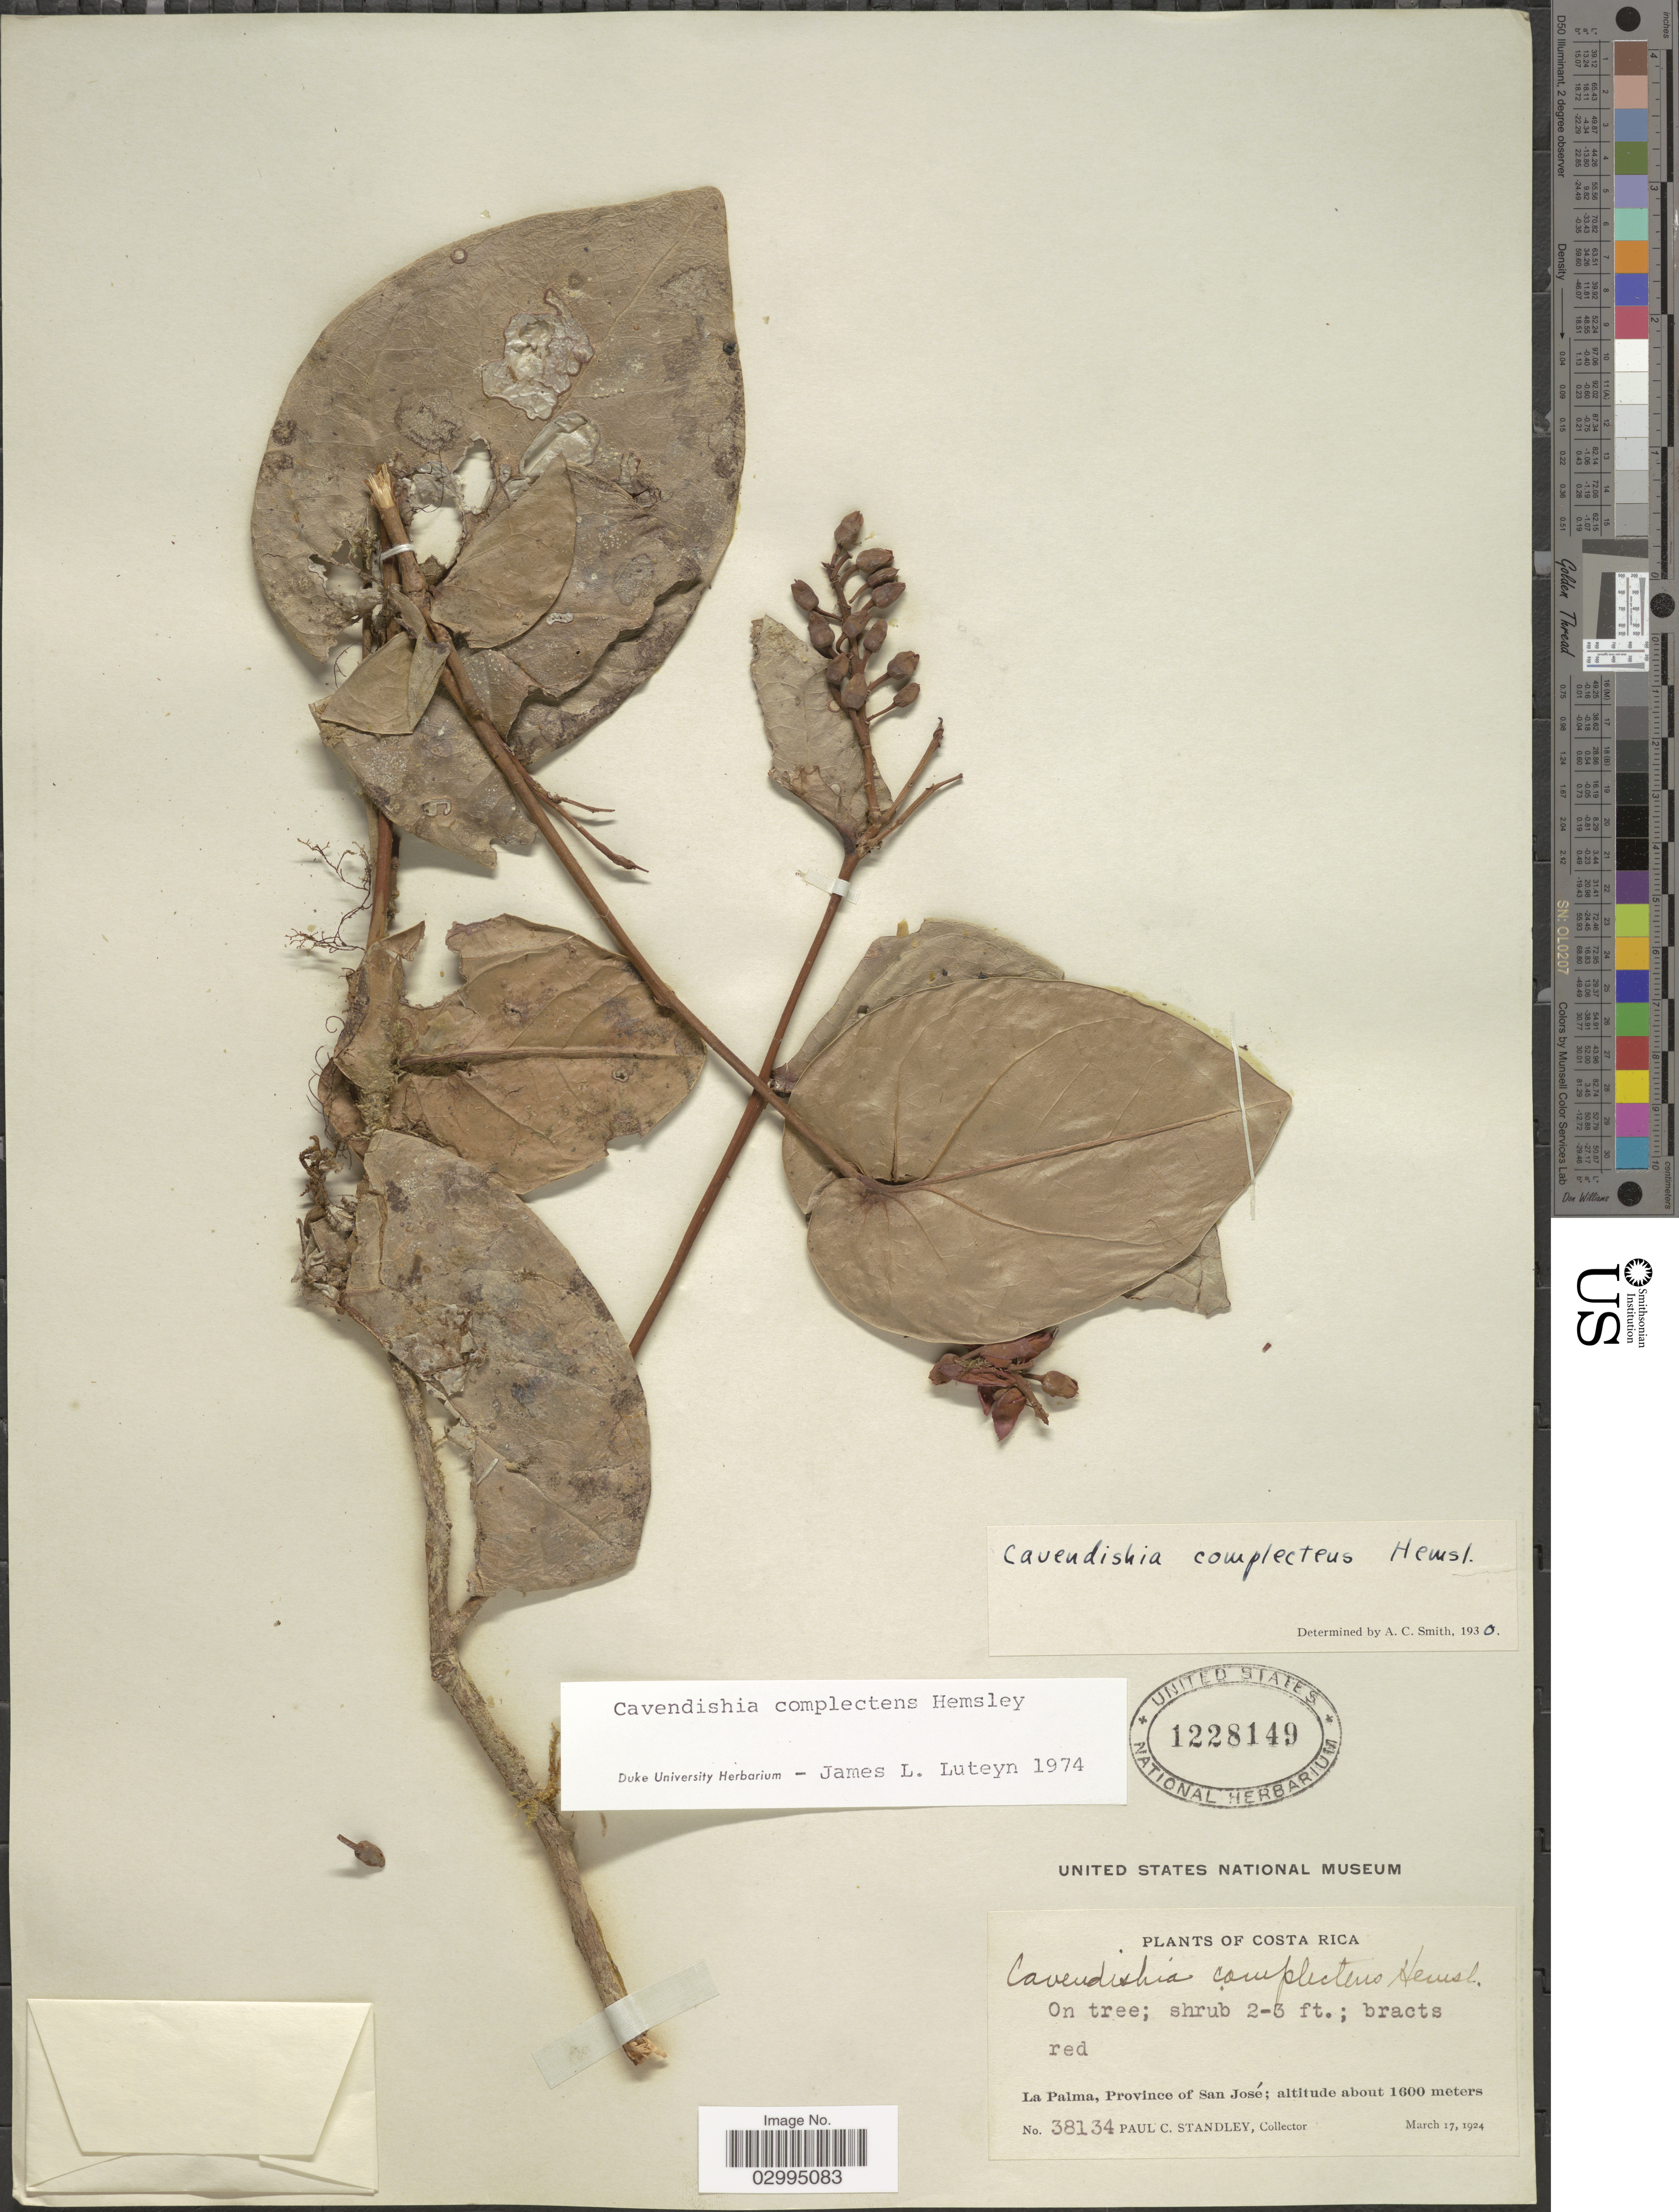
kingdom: Plantae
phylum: Tracheophyta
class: Magnoliopsida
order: Ericales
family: Ericaceae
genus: Cavendishia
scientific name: Cavendishia complectens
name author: Hemsl.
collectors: P. C. Standley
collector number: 38134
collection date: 1924-03-17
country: Costa Rica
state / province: San José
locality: La Palma, Province of San José.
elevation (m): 1600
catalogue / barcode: US 1228149